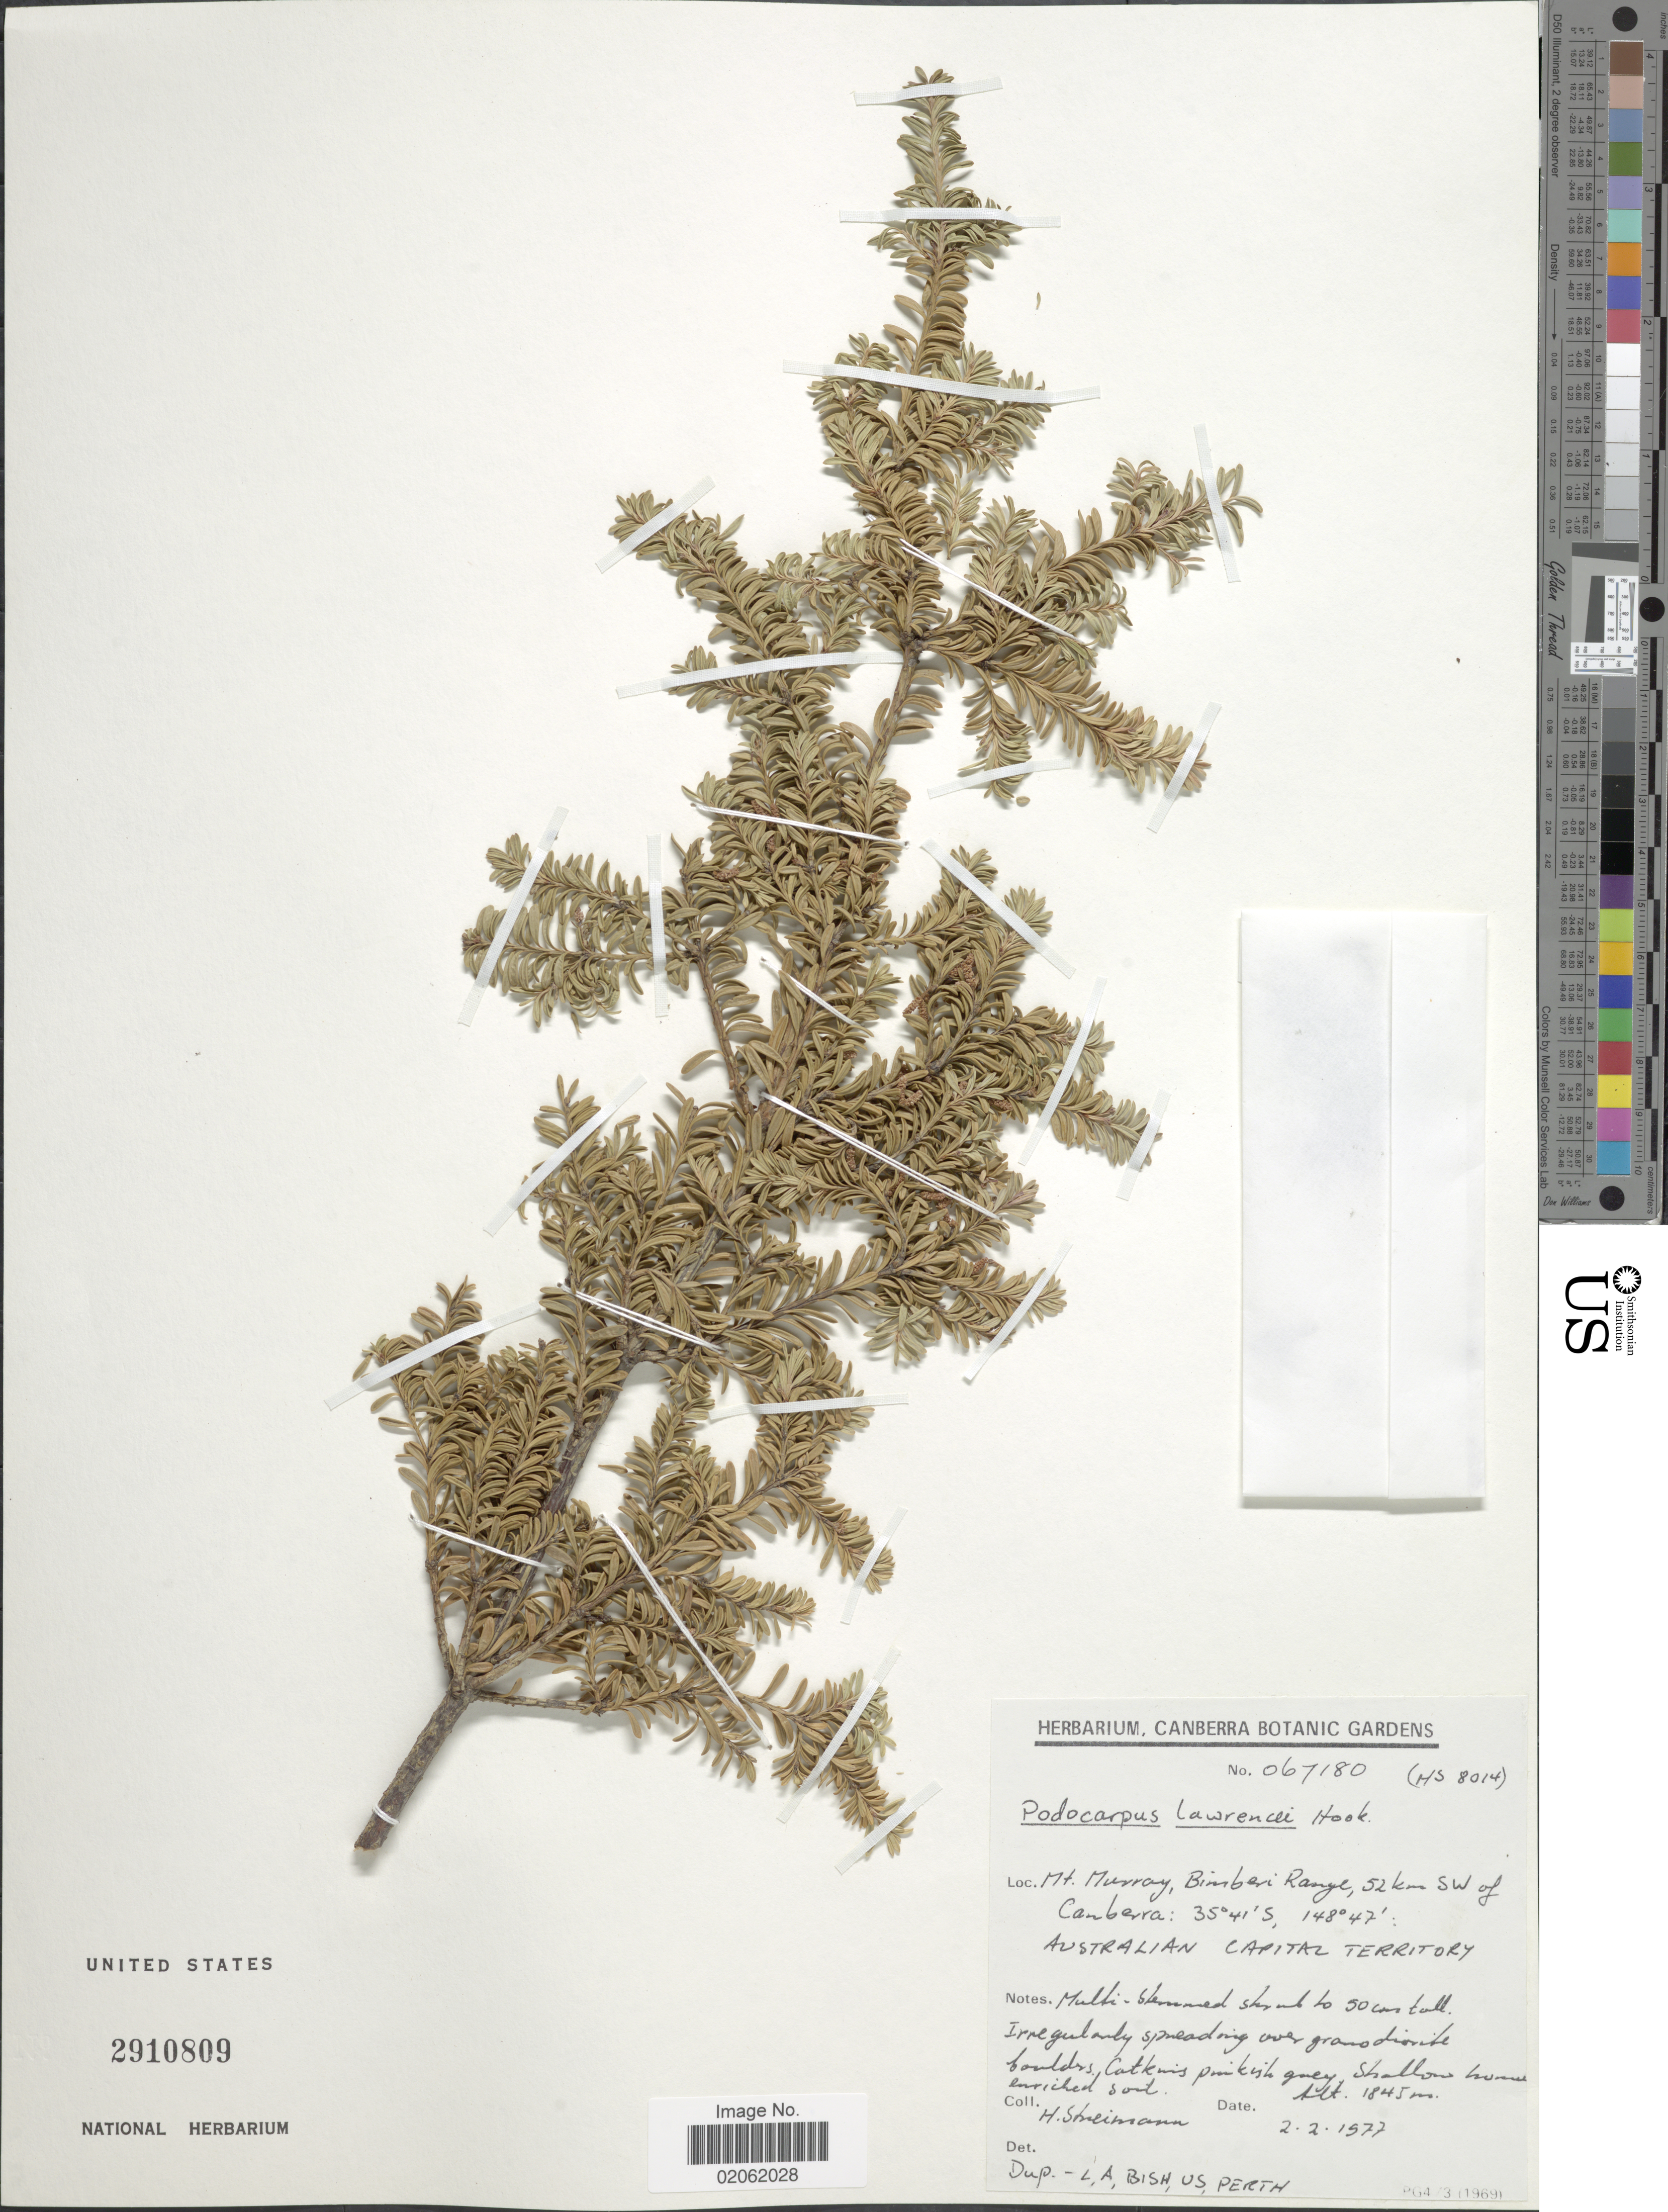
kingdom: Plantae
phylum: Tracheophyta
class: Pinopsida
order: Pinales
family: Podocarpaceae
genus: Podocarpus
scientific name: Podocarpus alpinus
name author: R. Br. ex Hook. f.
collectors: H. Streimann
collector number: HS 8014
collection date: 1977-02-02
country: Australia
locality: Mt Murray, Bimberi Range, 52 km SW of Canberra, Australian Capital Territory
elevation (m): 1845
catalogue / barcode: US 2910809